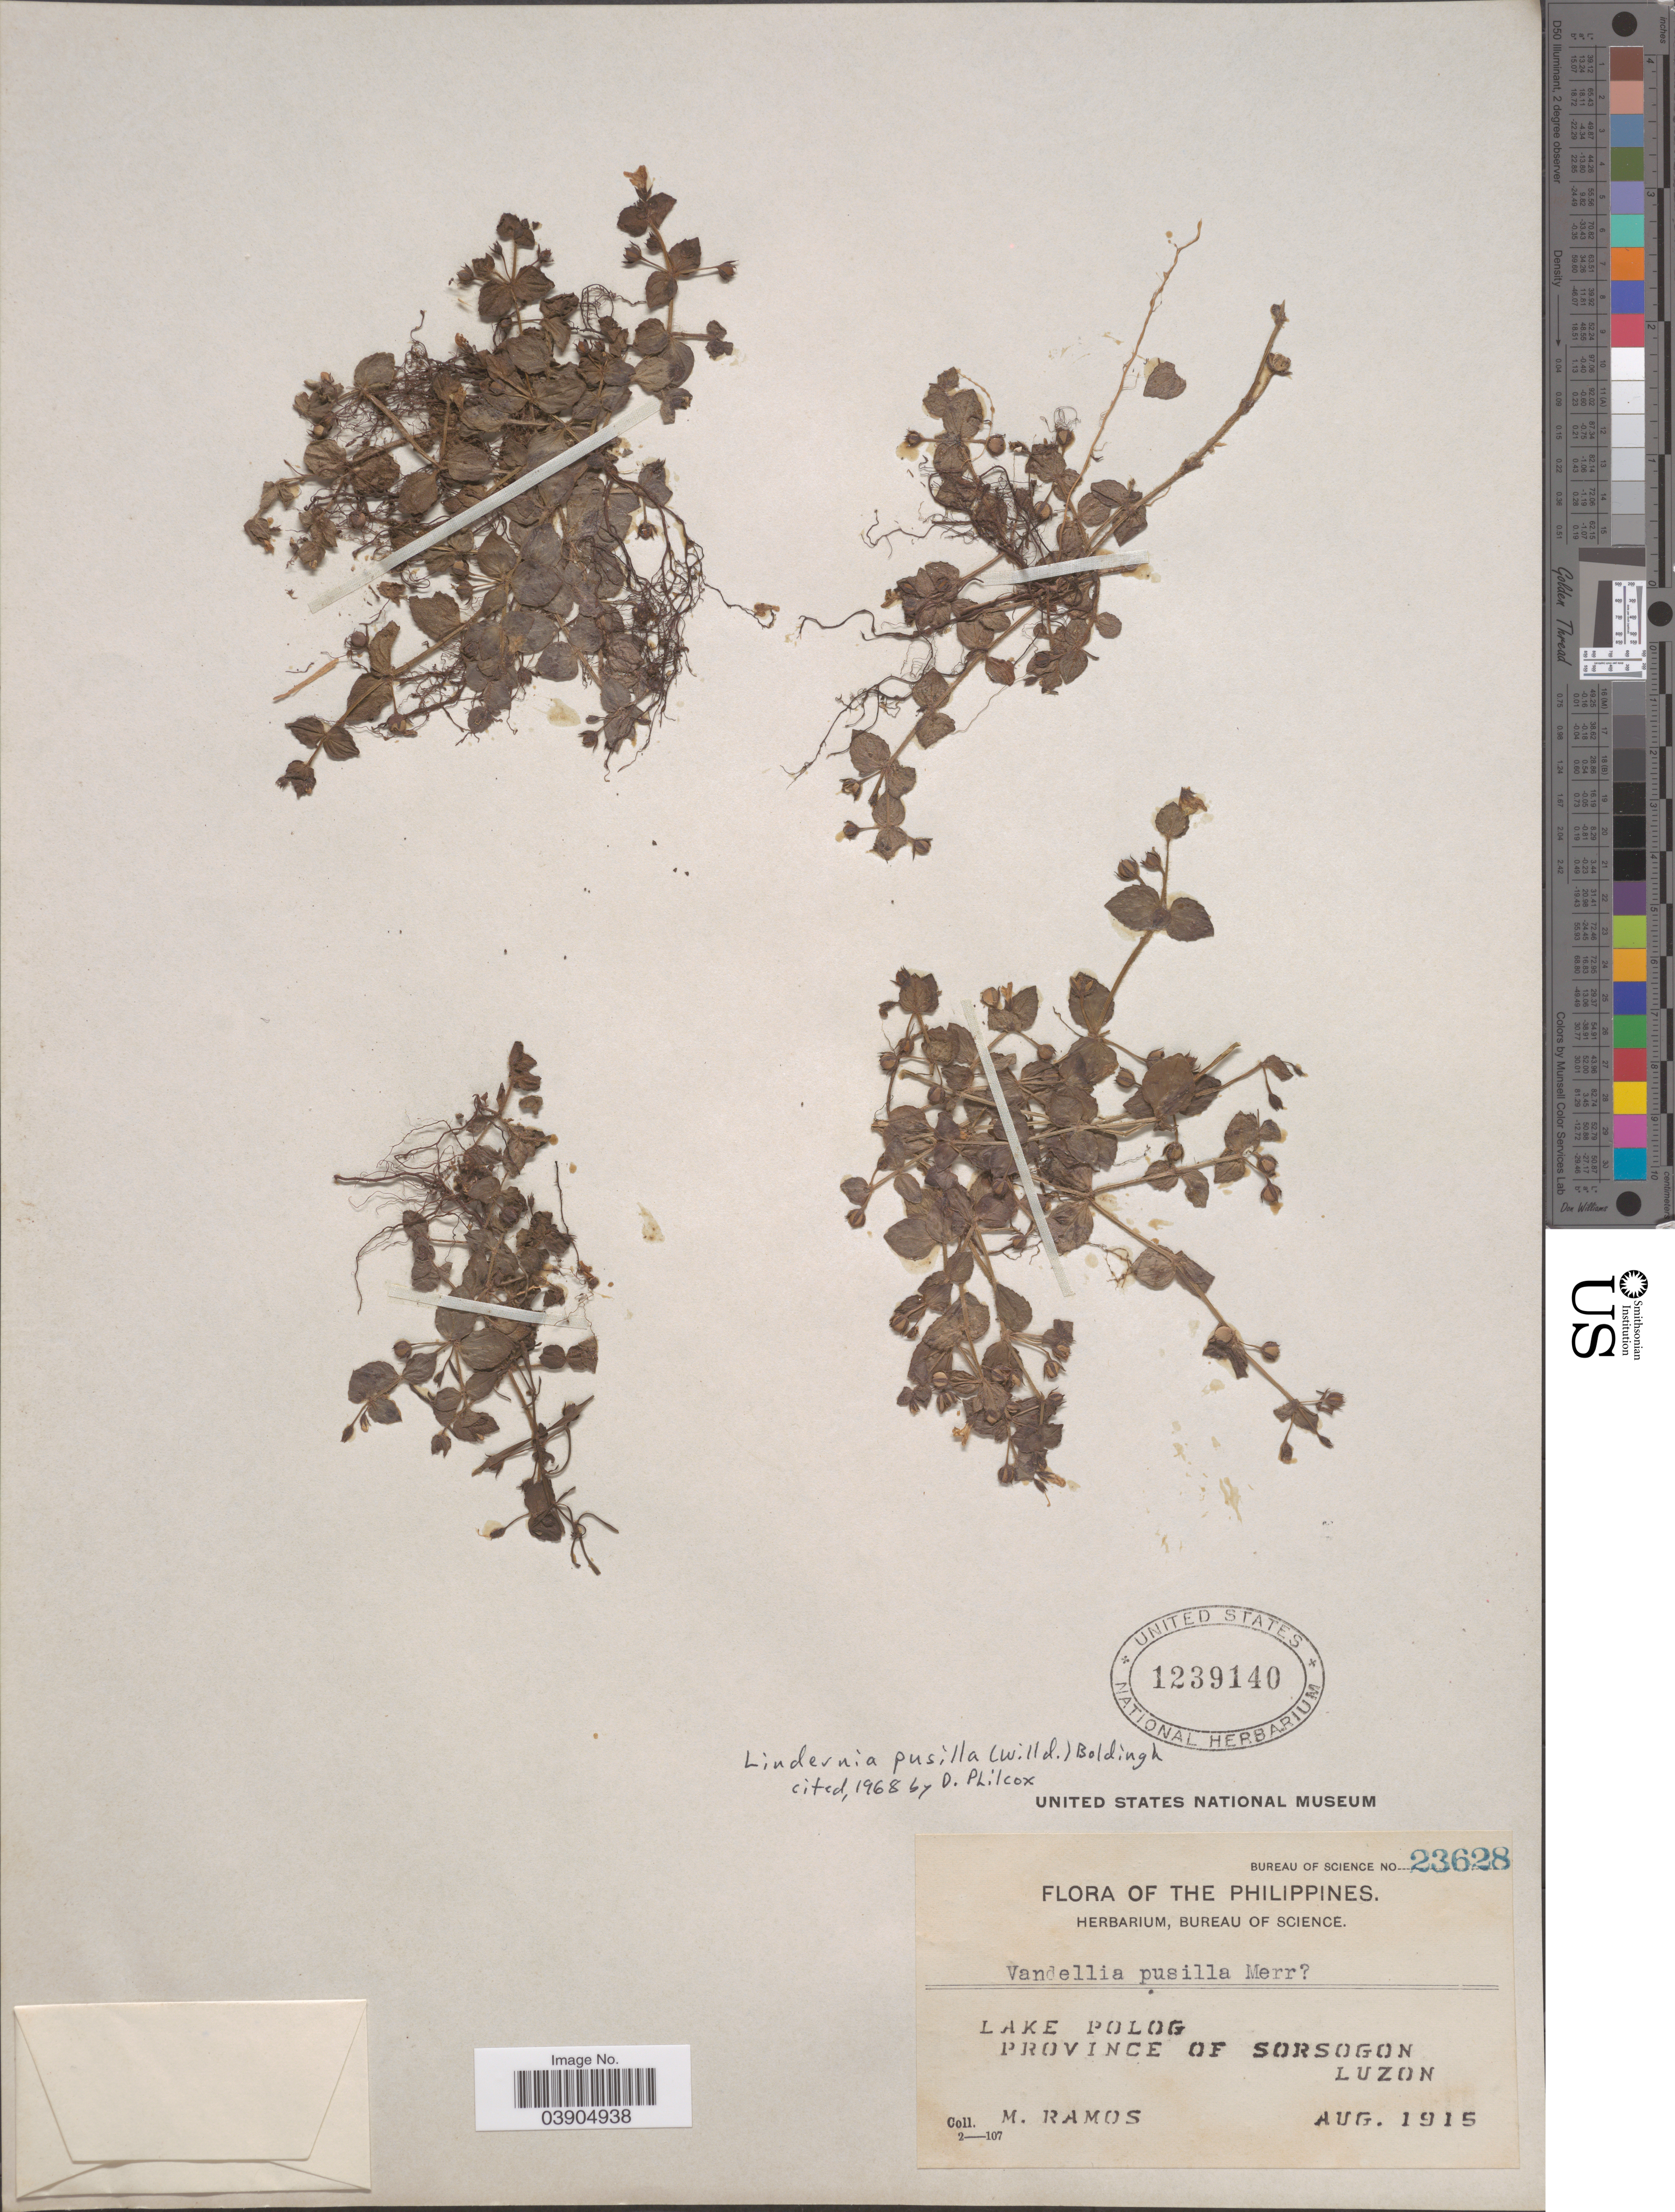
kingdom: Plantae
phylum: Tracheophyta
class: Magnoliopsida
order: Lamiales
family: Linderniaceae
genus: Lindernia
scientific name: Lindernia pusilla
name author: (Willd.) Bold.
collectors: M. Ramos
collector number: Bureau of Science 23628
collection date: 1915-08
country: Philippines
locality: Lake Polog, Province of Sorsogon, Luzon.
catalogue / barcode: US 1239140